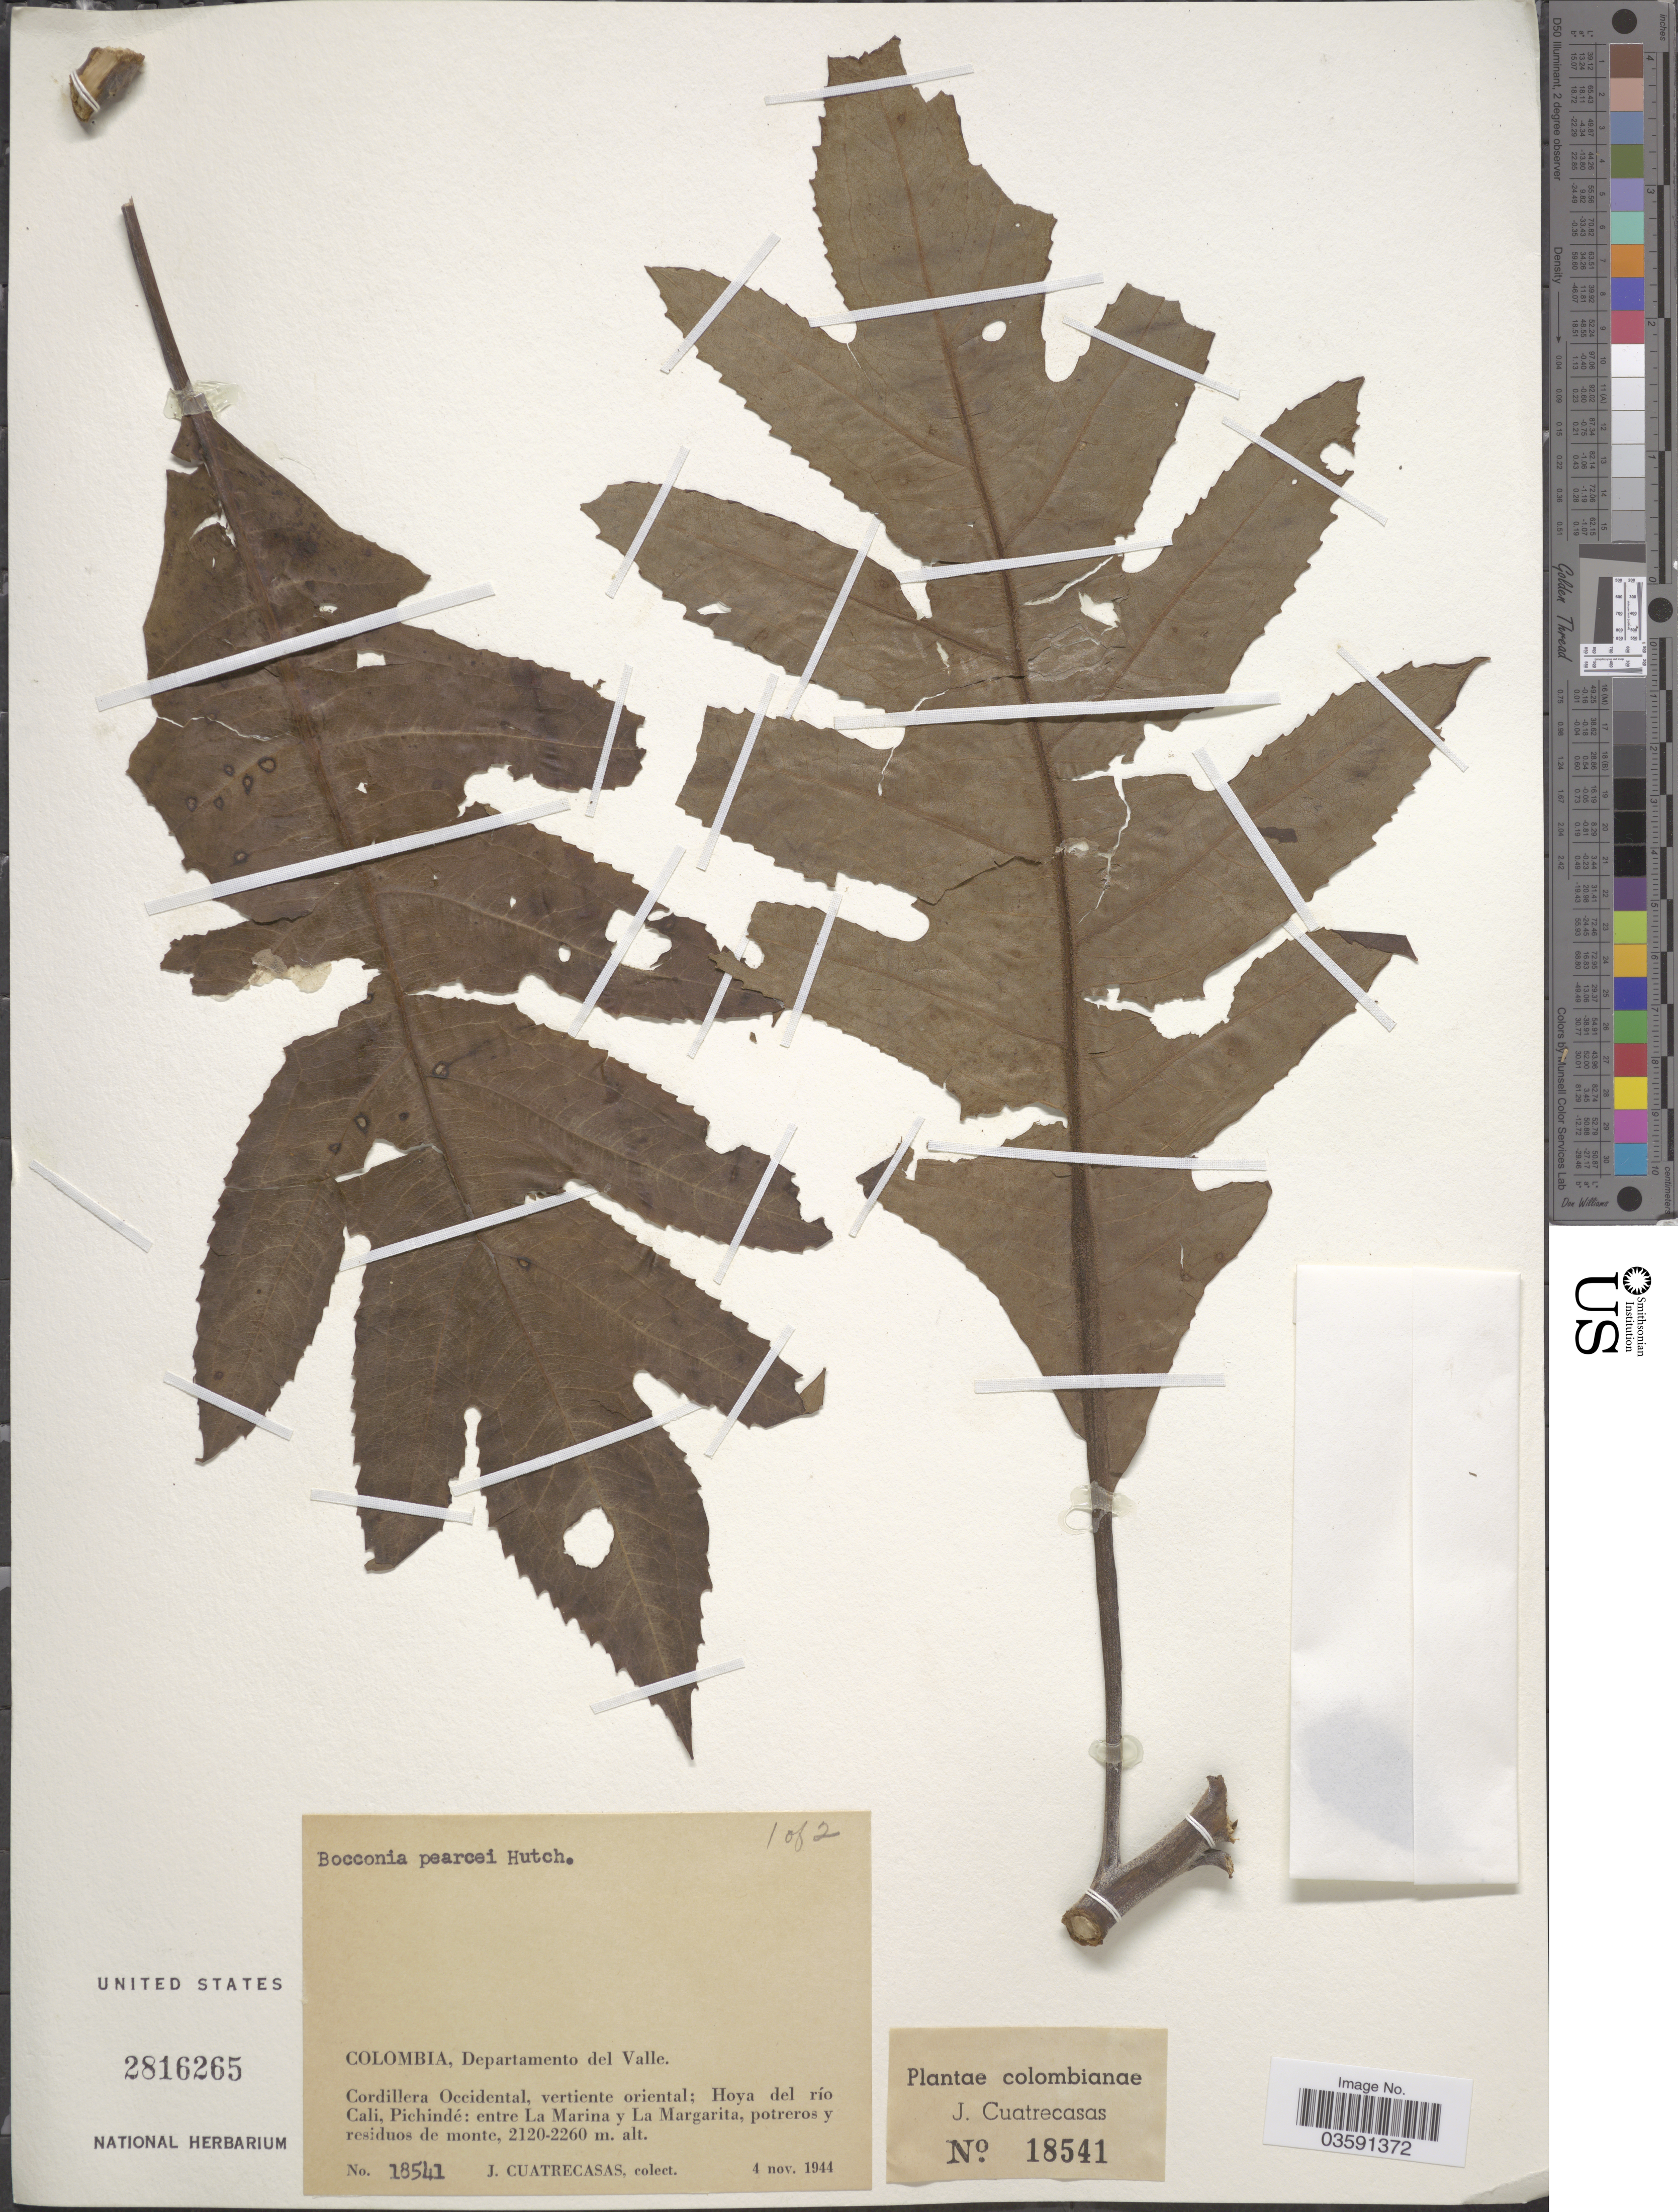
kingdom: Plantae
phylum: Tracheophyta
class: Magnoliopsida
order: Ranunculales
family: Papaveraceae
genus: Bocconia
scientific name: Bocconia integrifolia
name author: Bonpl.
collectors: J. Cuatrecasas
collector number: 18541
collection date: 1944-11-04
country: Colombia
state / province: Valle del Cauca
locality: Departamento del Valle. Cordillera Occidental, vertiente oriental; Hoya del río Cali, Pichindé: entre La Marina y La Margarita.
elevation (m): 2120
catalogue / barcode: US 2816265